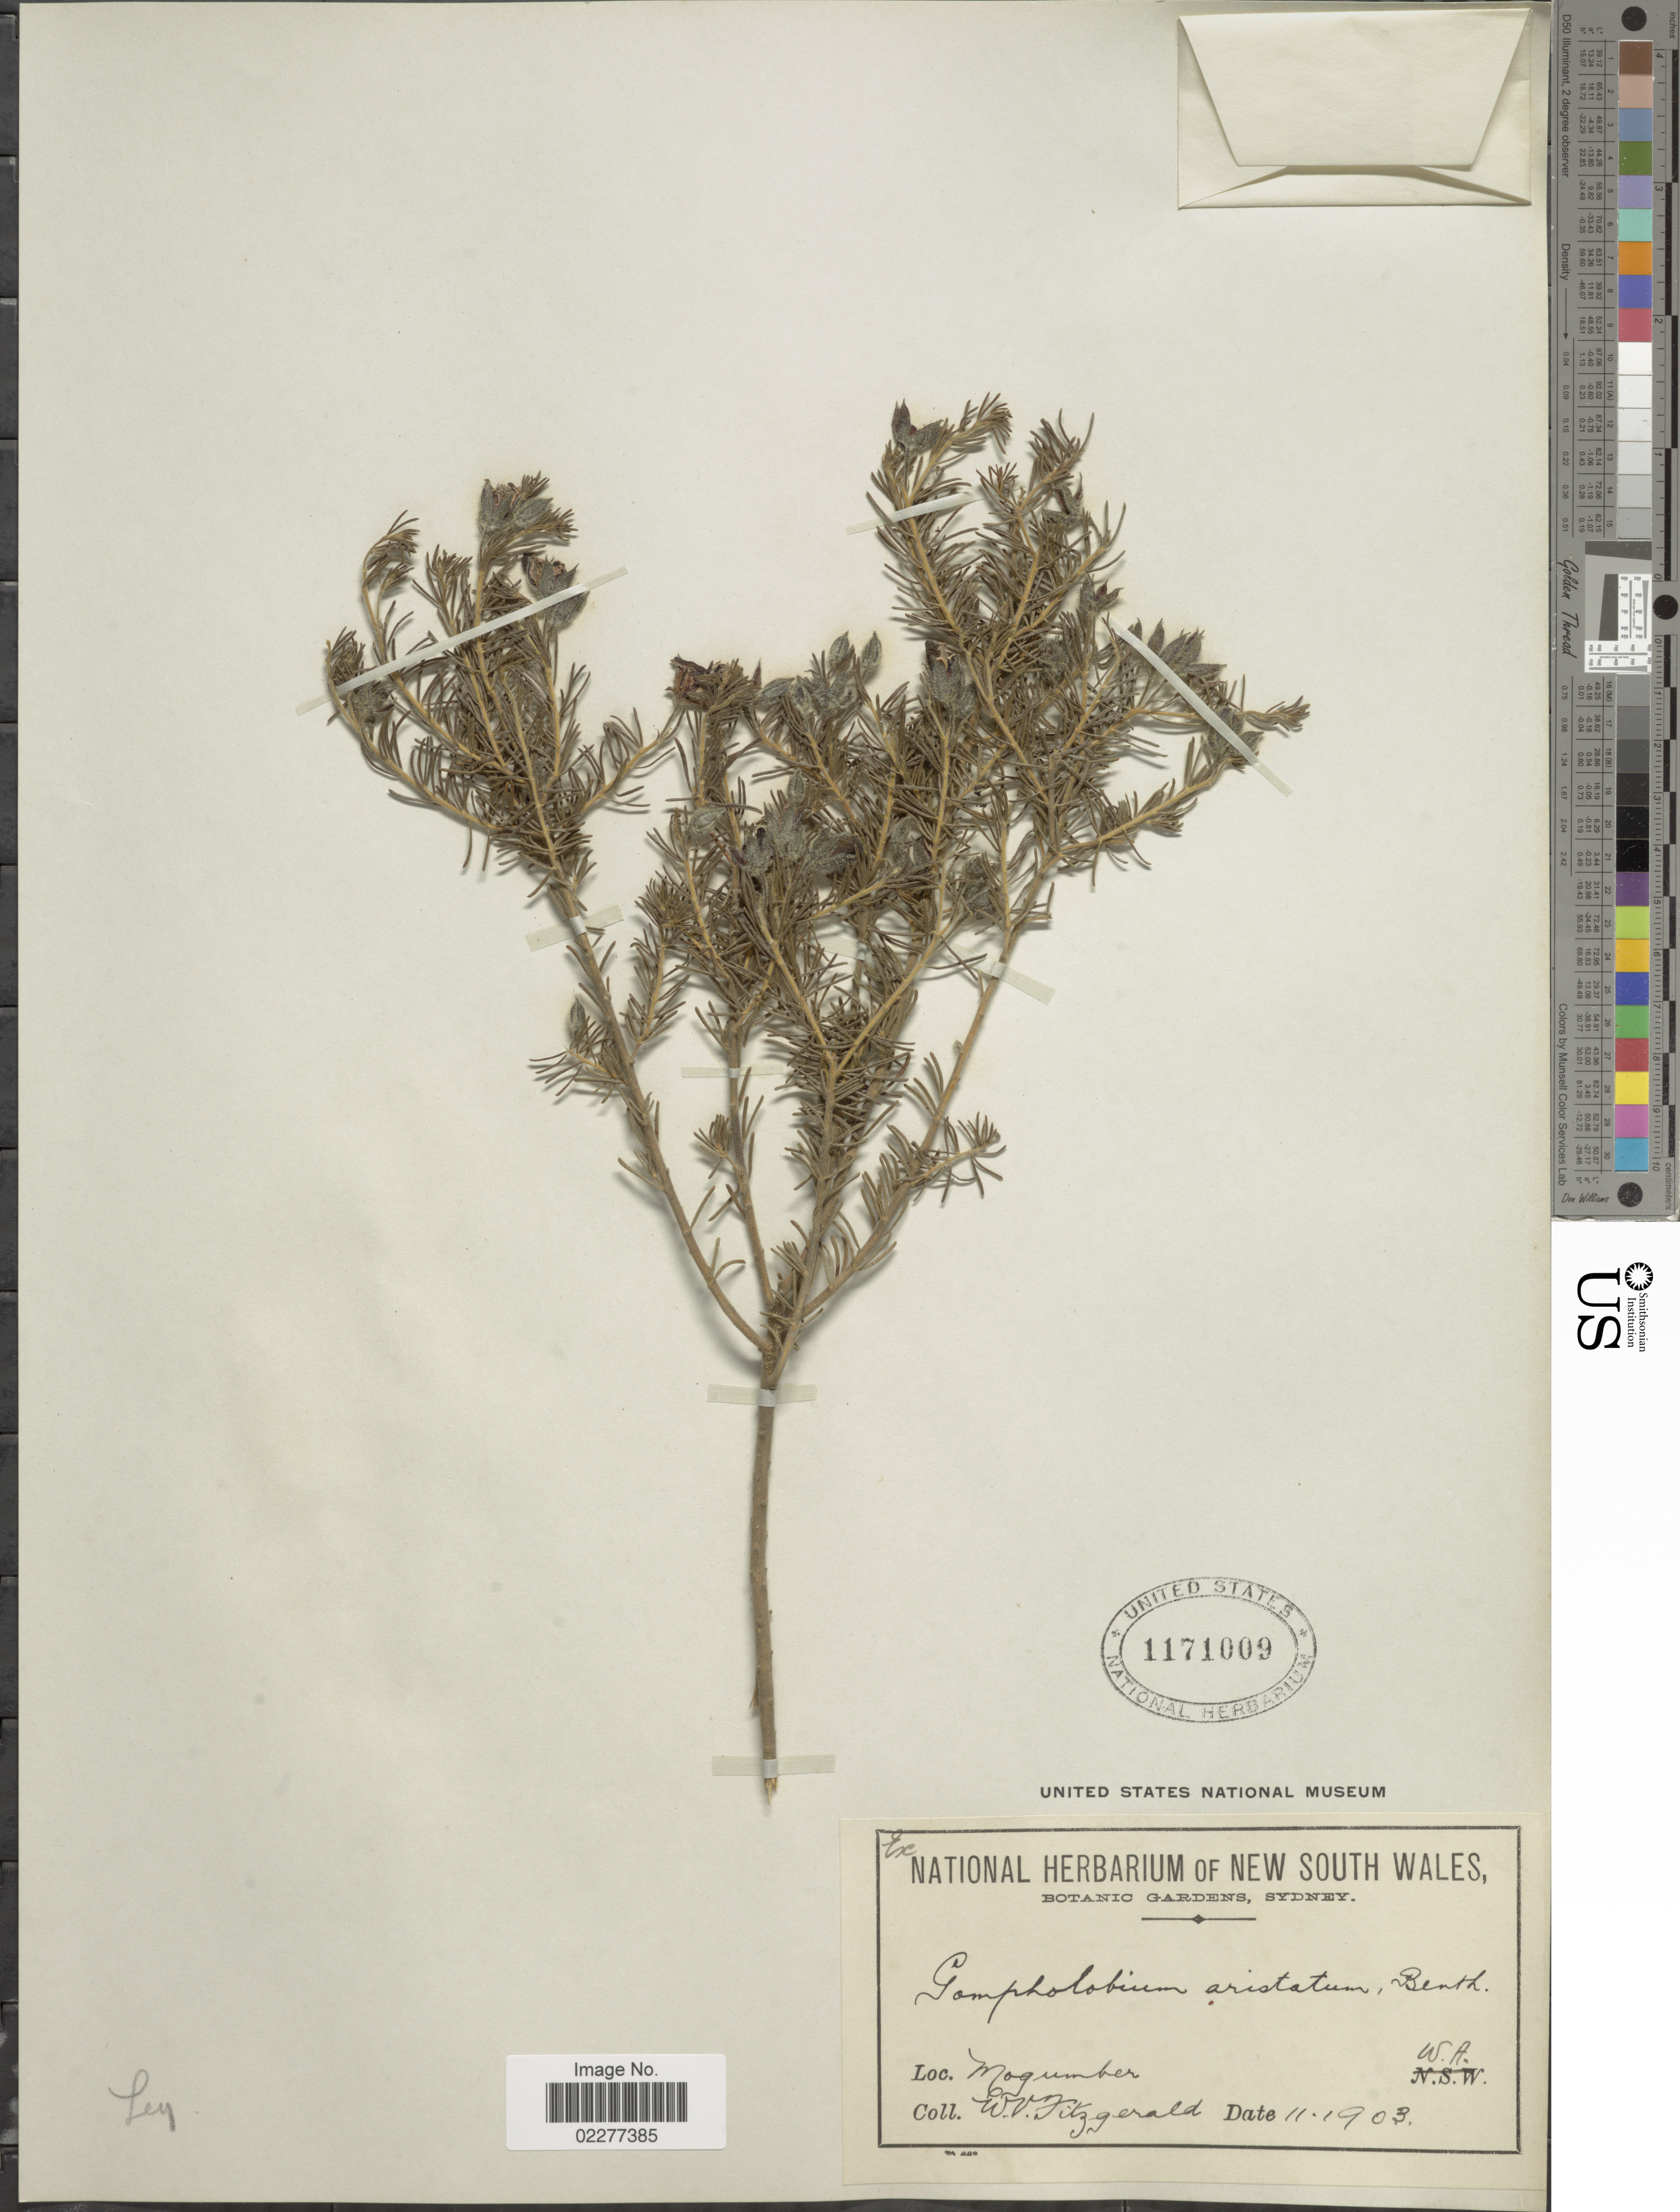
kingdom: Plantae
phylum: Tracheophyta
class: Magnoliopsida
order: Fabales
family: Fabaceae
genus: Gompholobium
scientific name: Gompholobium baxteri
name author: Benth.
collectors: W. Fitzgerald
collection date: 1903-11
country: Australia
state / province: Western Australia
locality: Mogumber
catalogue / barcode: US 1171009